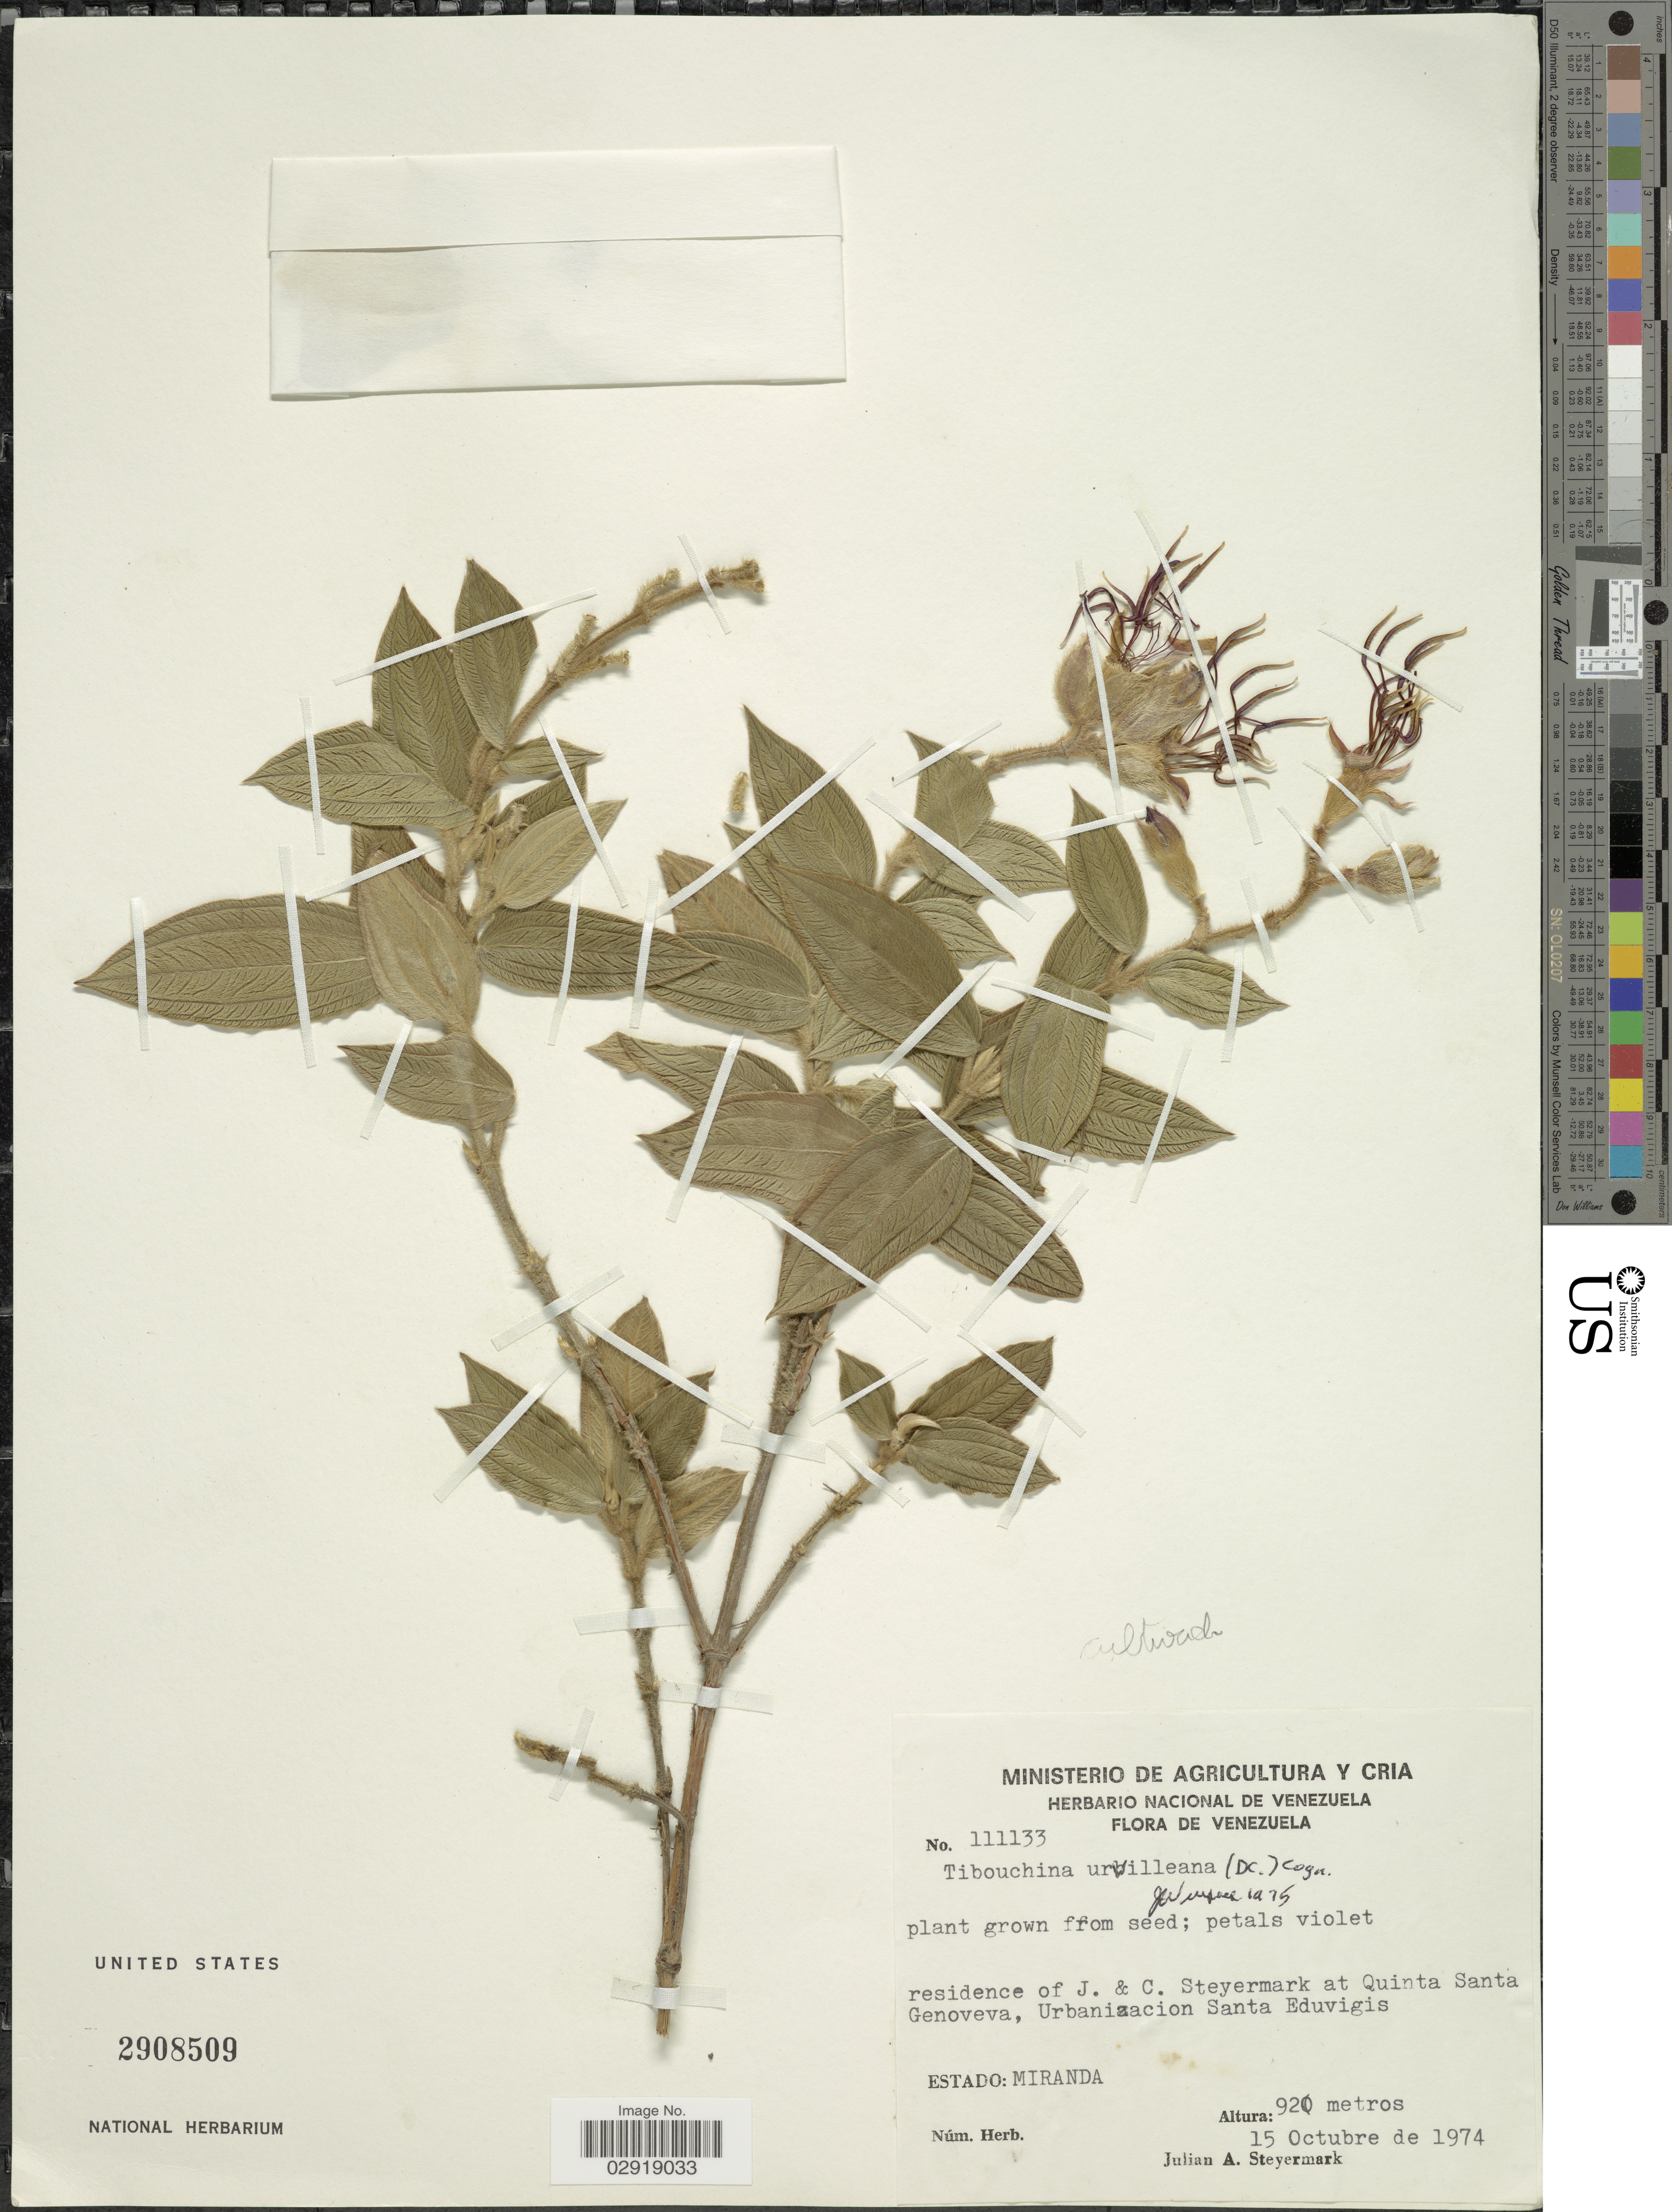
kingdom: Plantae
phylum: Tracheophyta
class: Magnoliopsida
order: Myrtales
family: Melastomataceae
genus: Pleroma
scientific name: Pleroma urvilleanum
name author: (DC.) P.J.F. Guim. & Michelang.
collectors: J. Steyermark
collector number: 111133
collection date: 1974-10-15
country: Venezuela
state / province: Miranda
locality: Quinta Santa Genoveva, Urbanizacion Santa Eduvigis. Estado: Miranda.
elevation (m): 920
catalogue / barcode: US 2908509